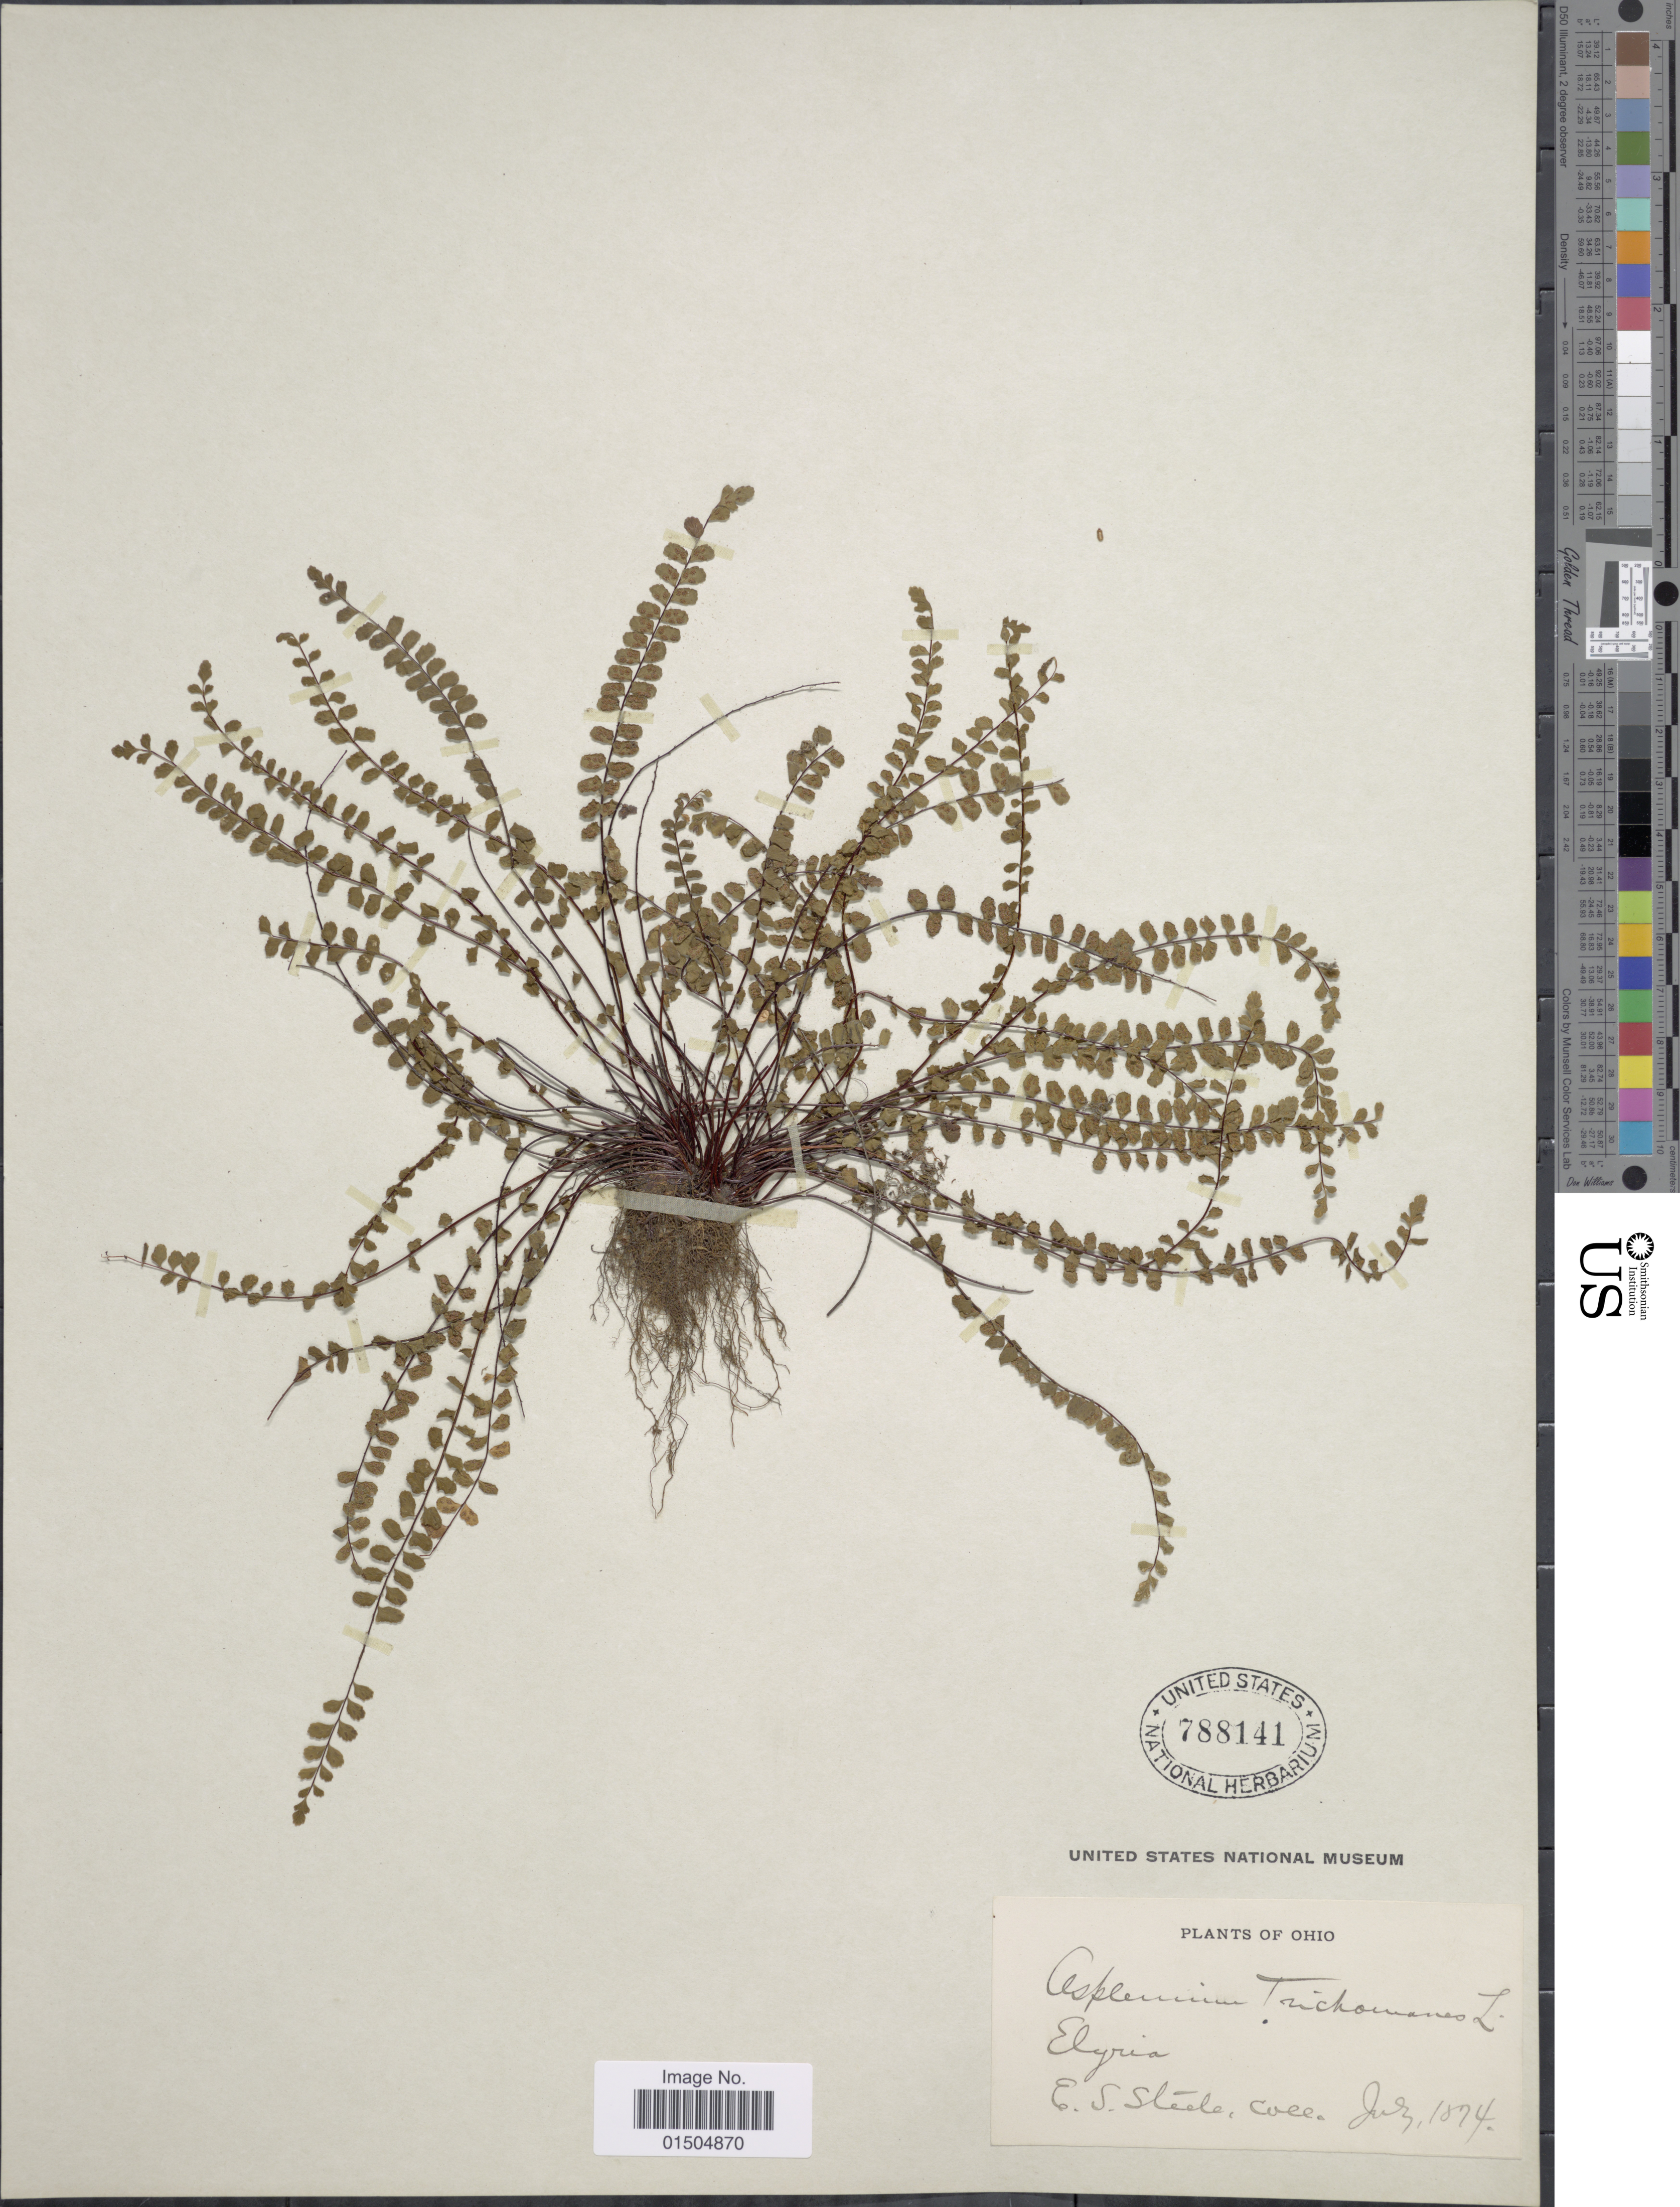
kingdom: Plantae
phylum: Tracheophyta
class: Polypodiopsida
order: Polypodiales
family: Aspleniaceae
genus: Asplenium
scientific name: Asplenium trichomanes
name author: L.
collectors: E. Steele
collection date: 1874-07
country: United States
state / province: Ohio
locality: Elyria.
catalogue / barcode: US 788141